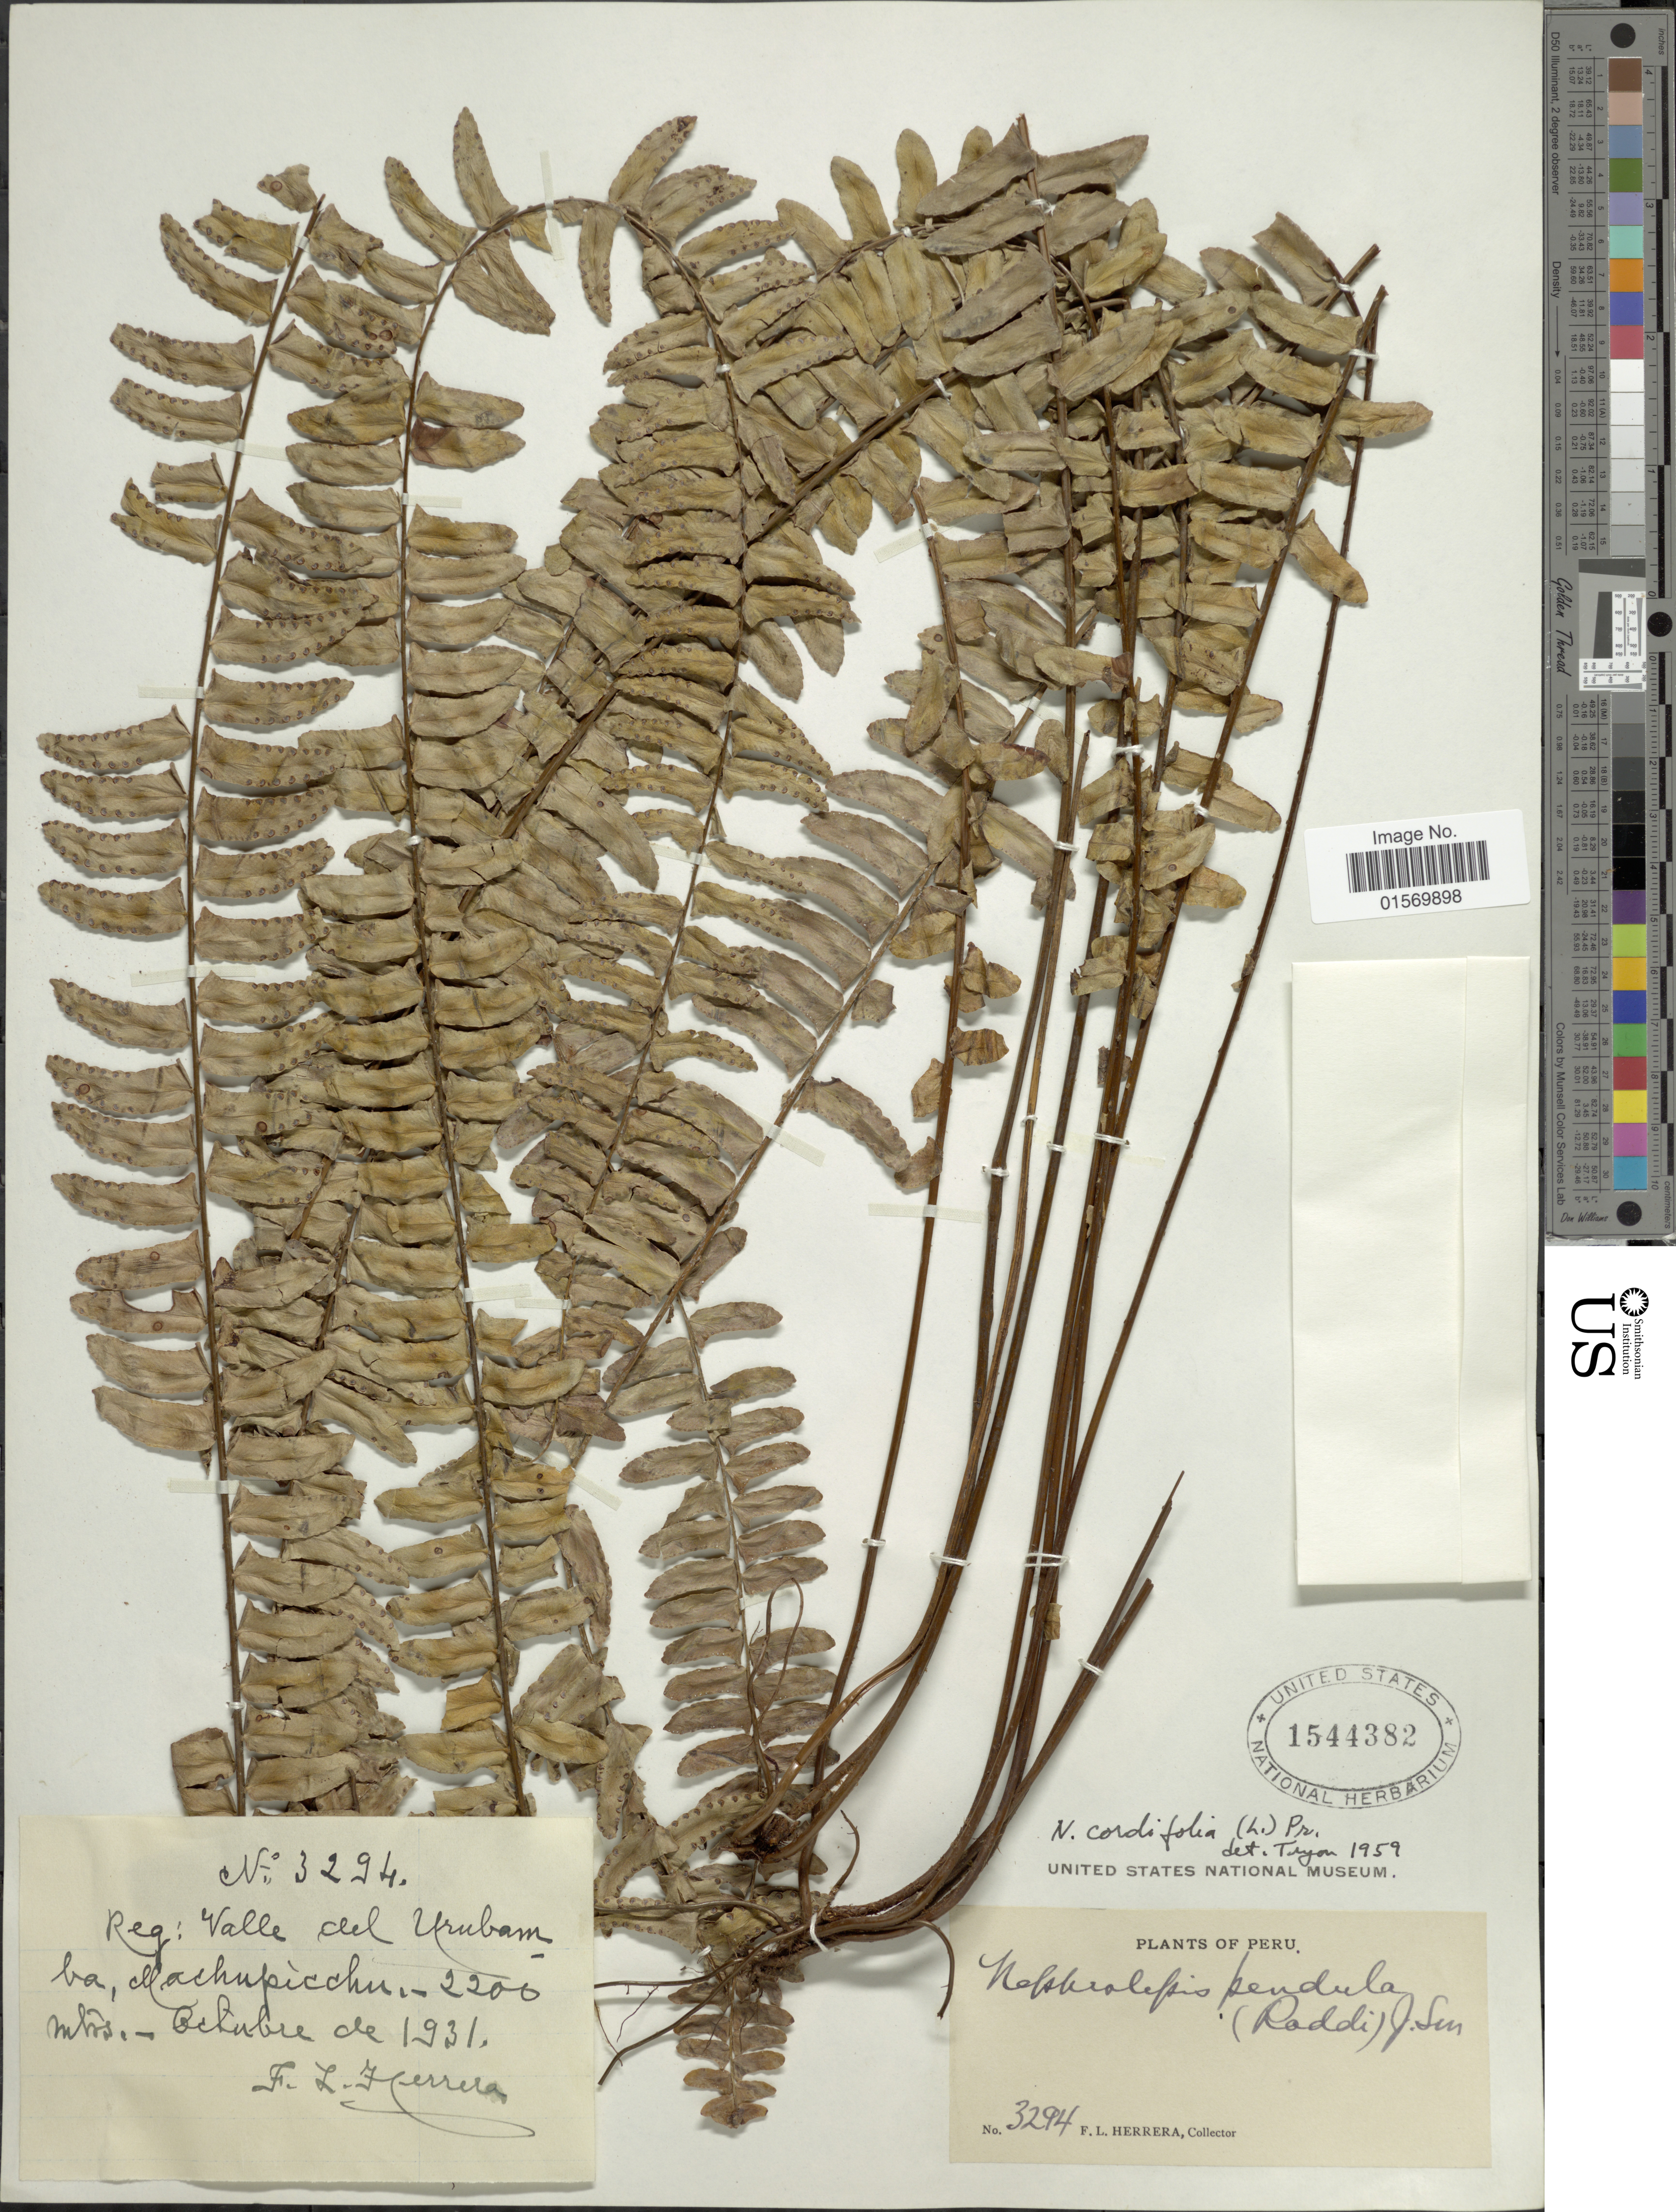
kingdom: Plantae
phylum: Tracheophyta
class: Polypodiopsida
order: Polypodiales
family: Nephrolepidaceae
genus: Nephrolepis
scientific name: Nephrolepis pendula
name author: (Raddi) J. Sm.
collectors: F. L. Herrera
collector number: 3294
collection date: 1931-10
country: Peru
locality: Reg: Valle del Urubamba, Machupicchu.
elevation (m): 2200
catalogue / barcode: US 1544382